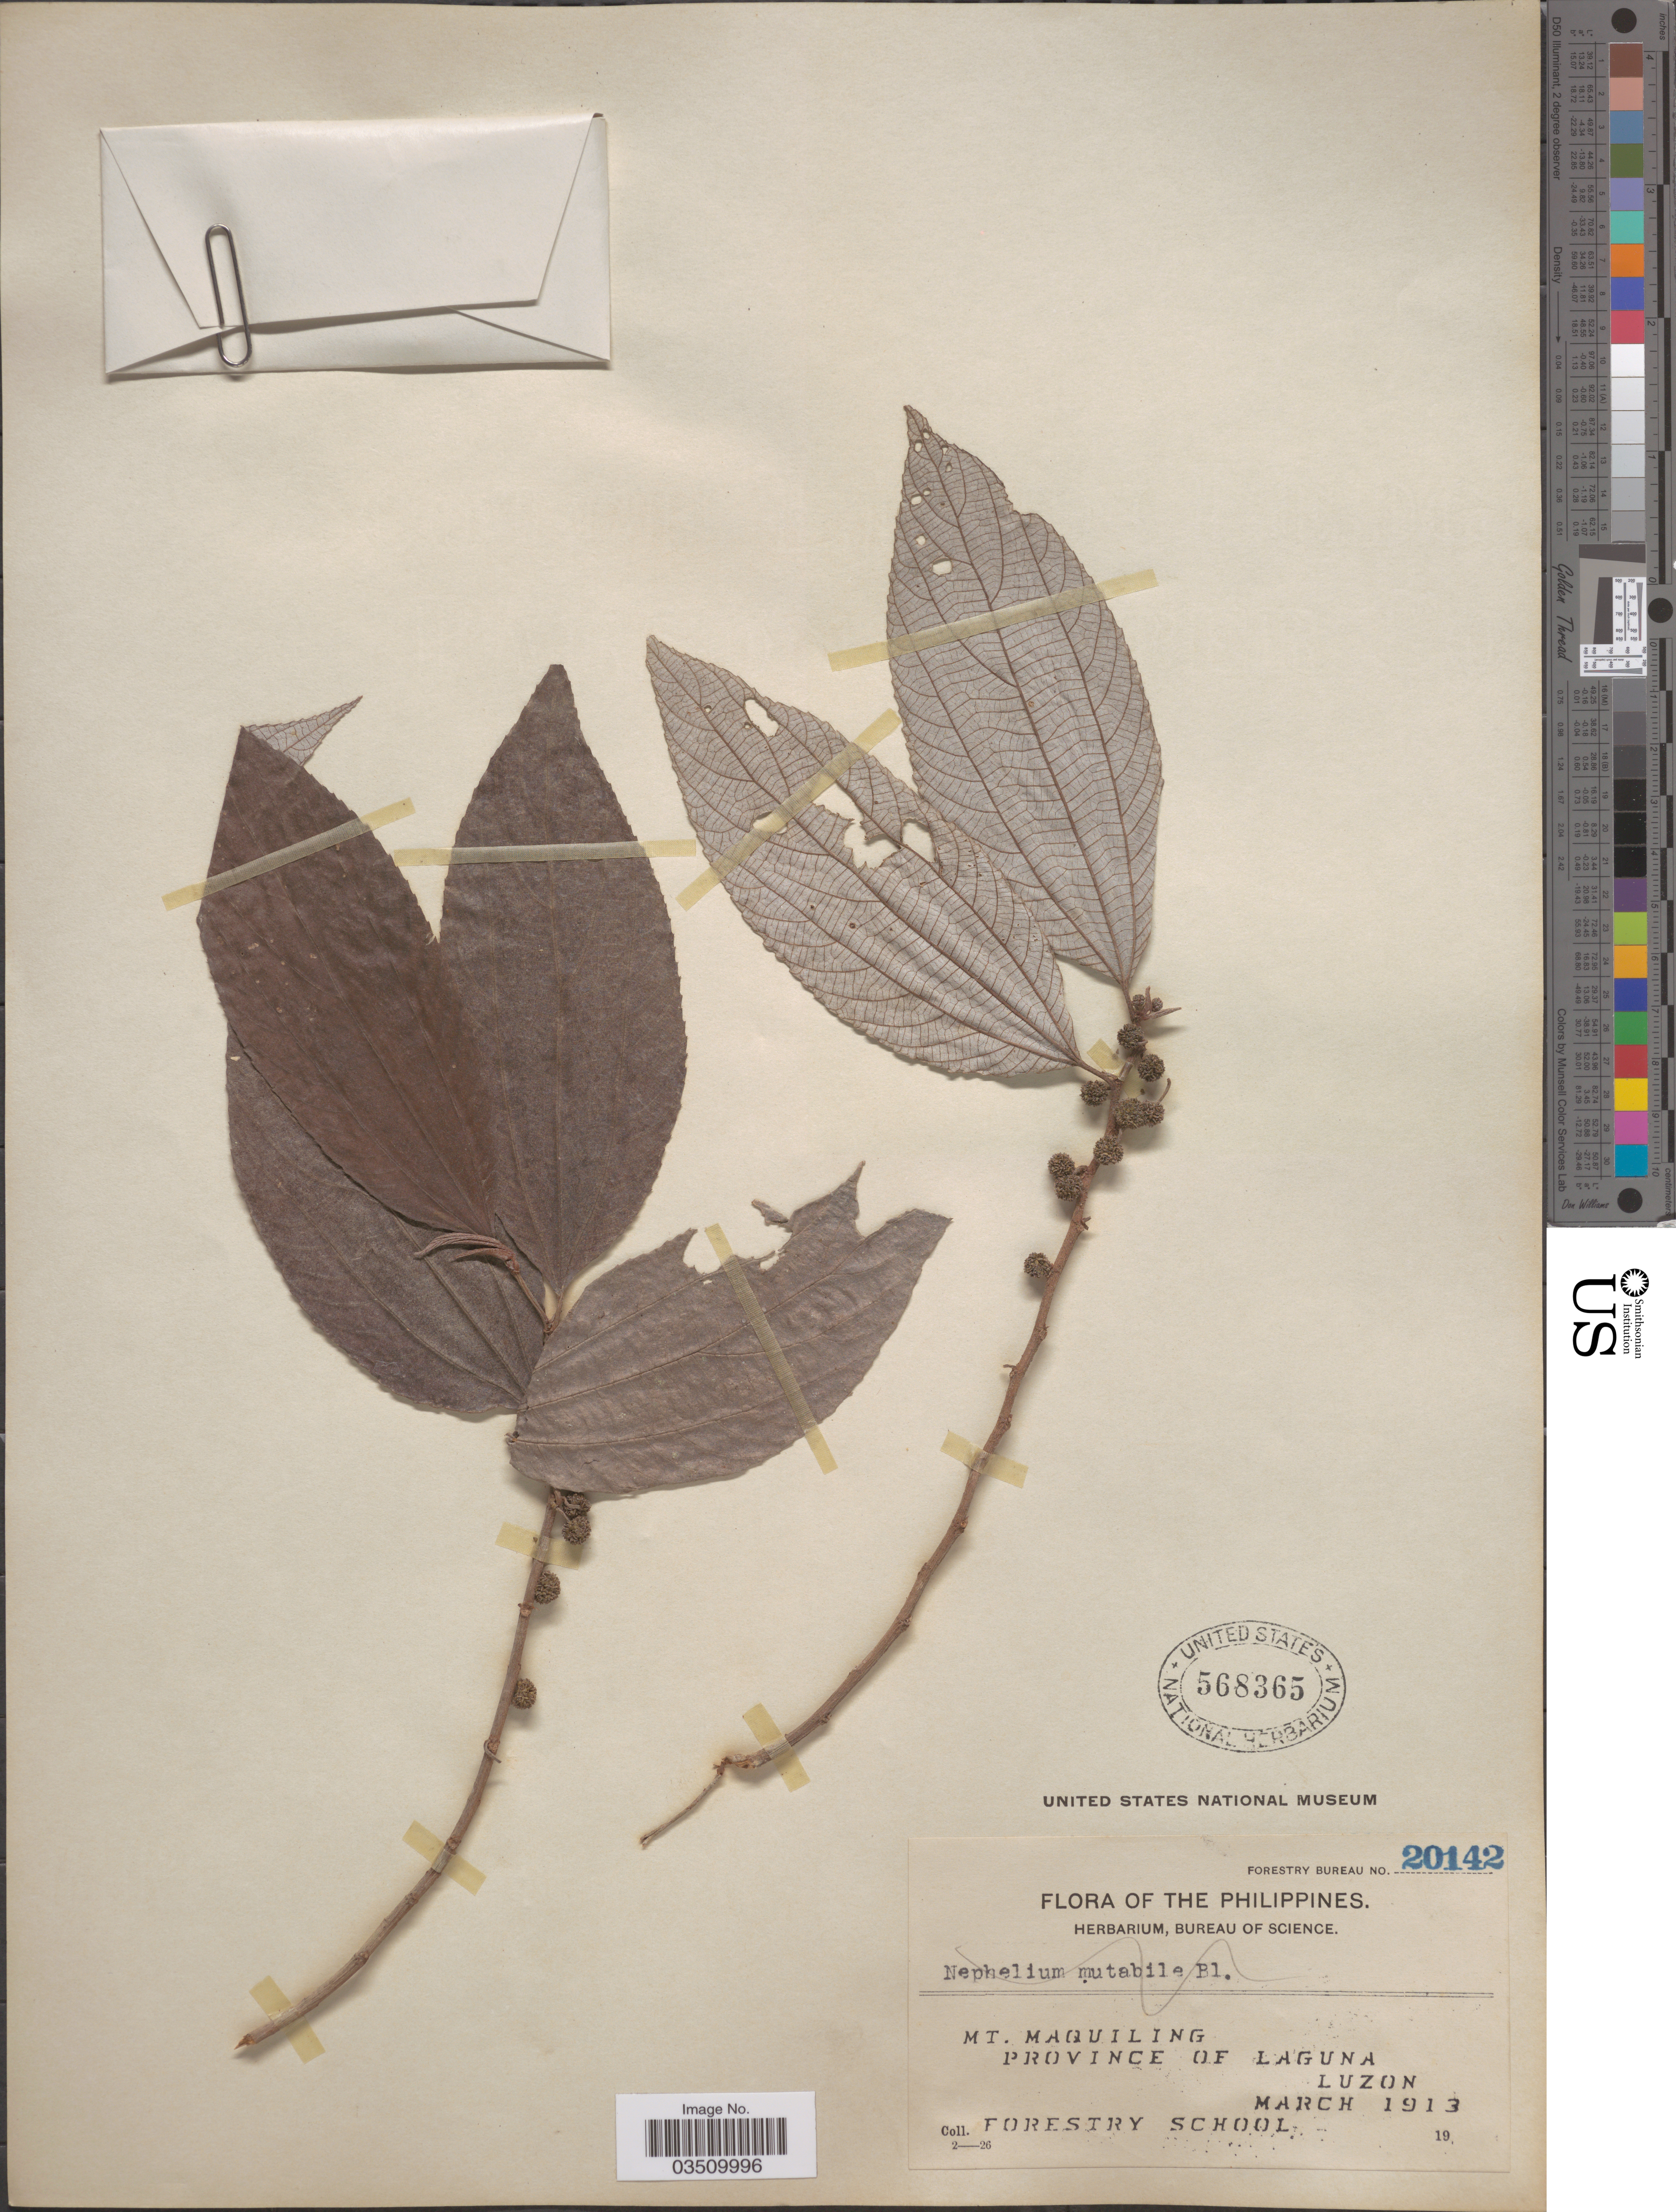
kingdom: Plantae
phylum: Tracheophyta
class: Magnoliopsida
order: Rosales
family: Urticaceae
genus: Leucosyke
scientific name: Leucosyke capitellata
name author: (Poir.) Wedd.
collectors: Forestry School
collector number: Forestry Bureau 20142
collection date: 1913-03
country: Philippines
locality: Mt. Maquiling, Province of Laguna, Luzon.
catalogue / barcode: US 568365